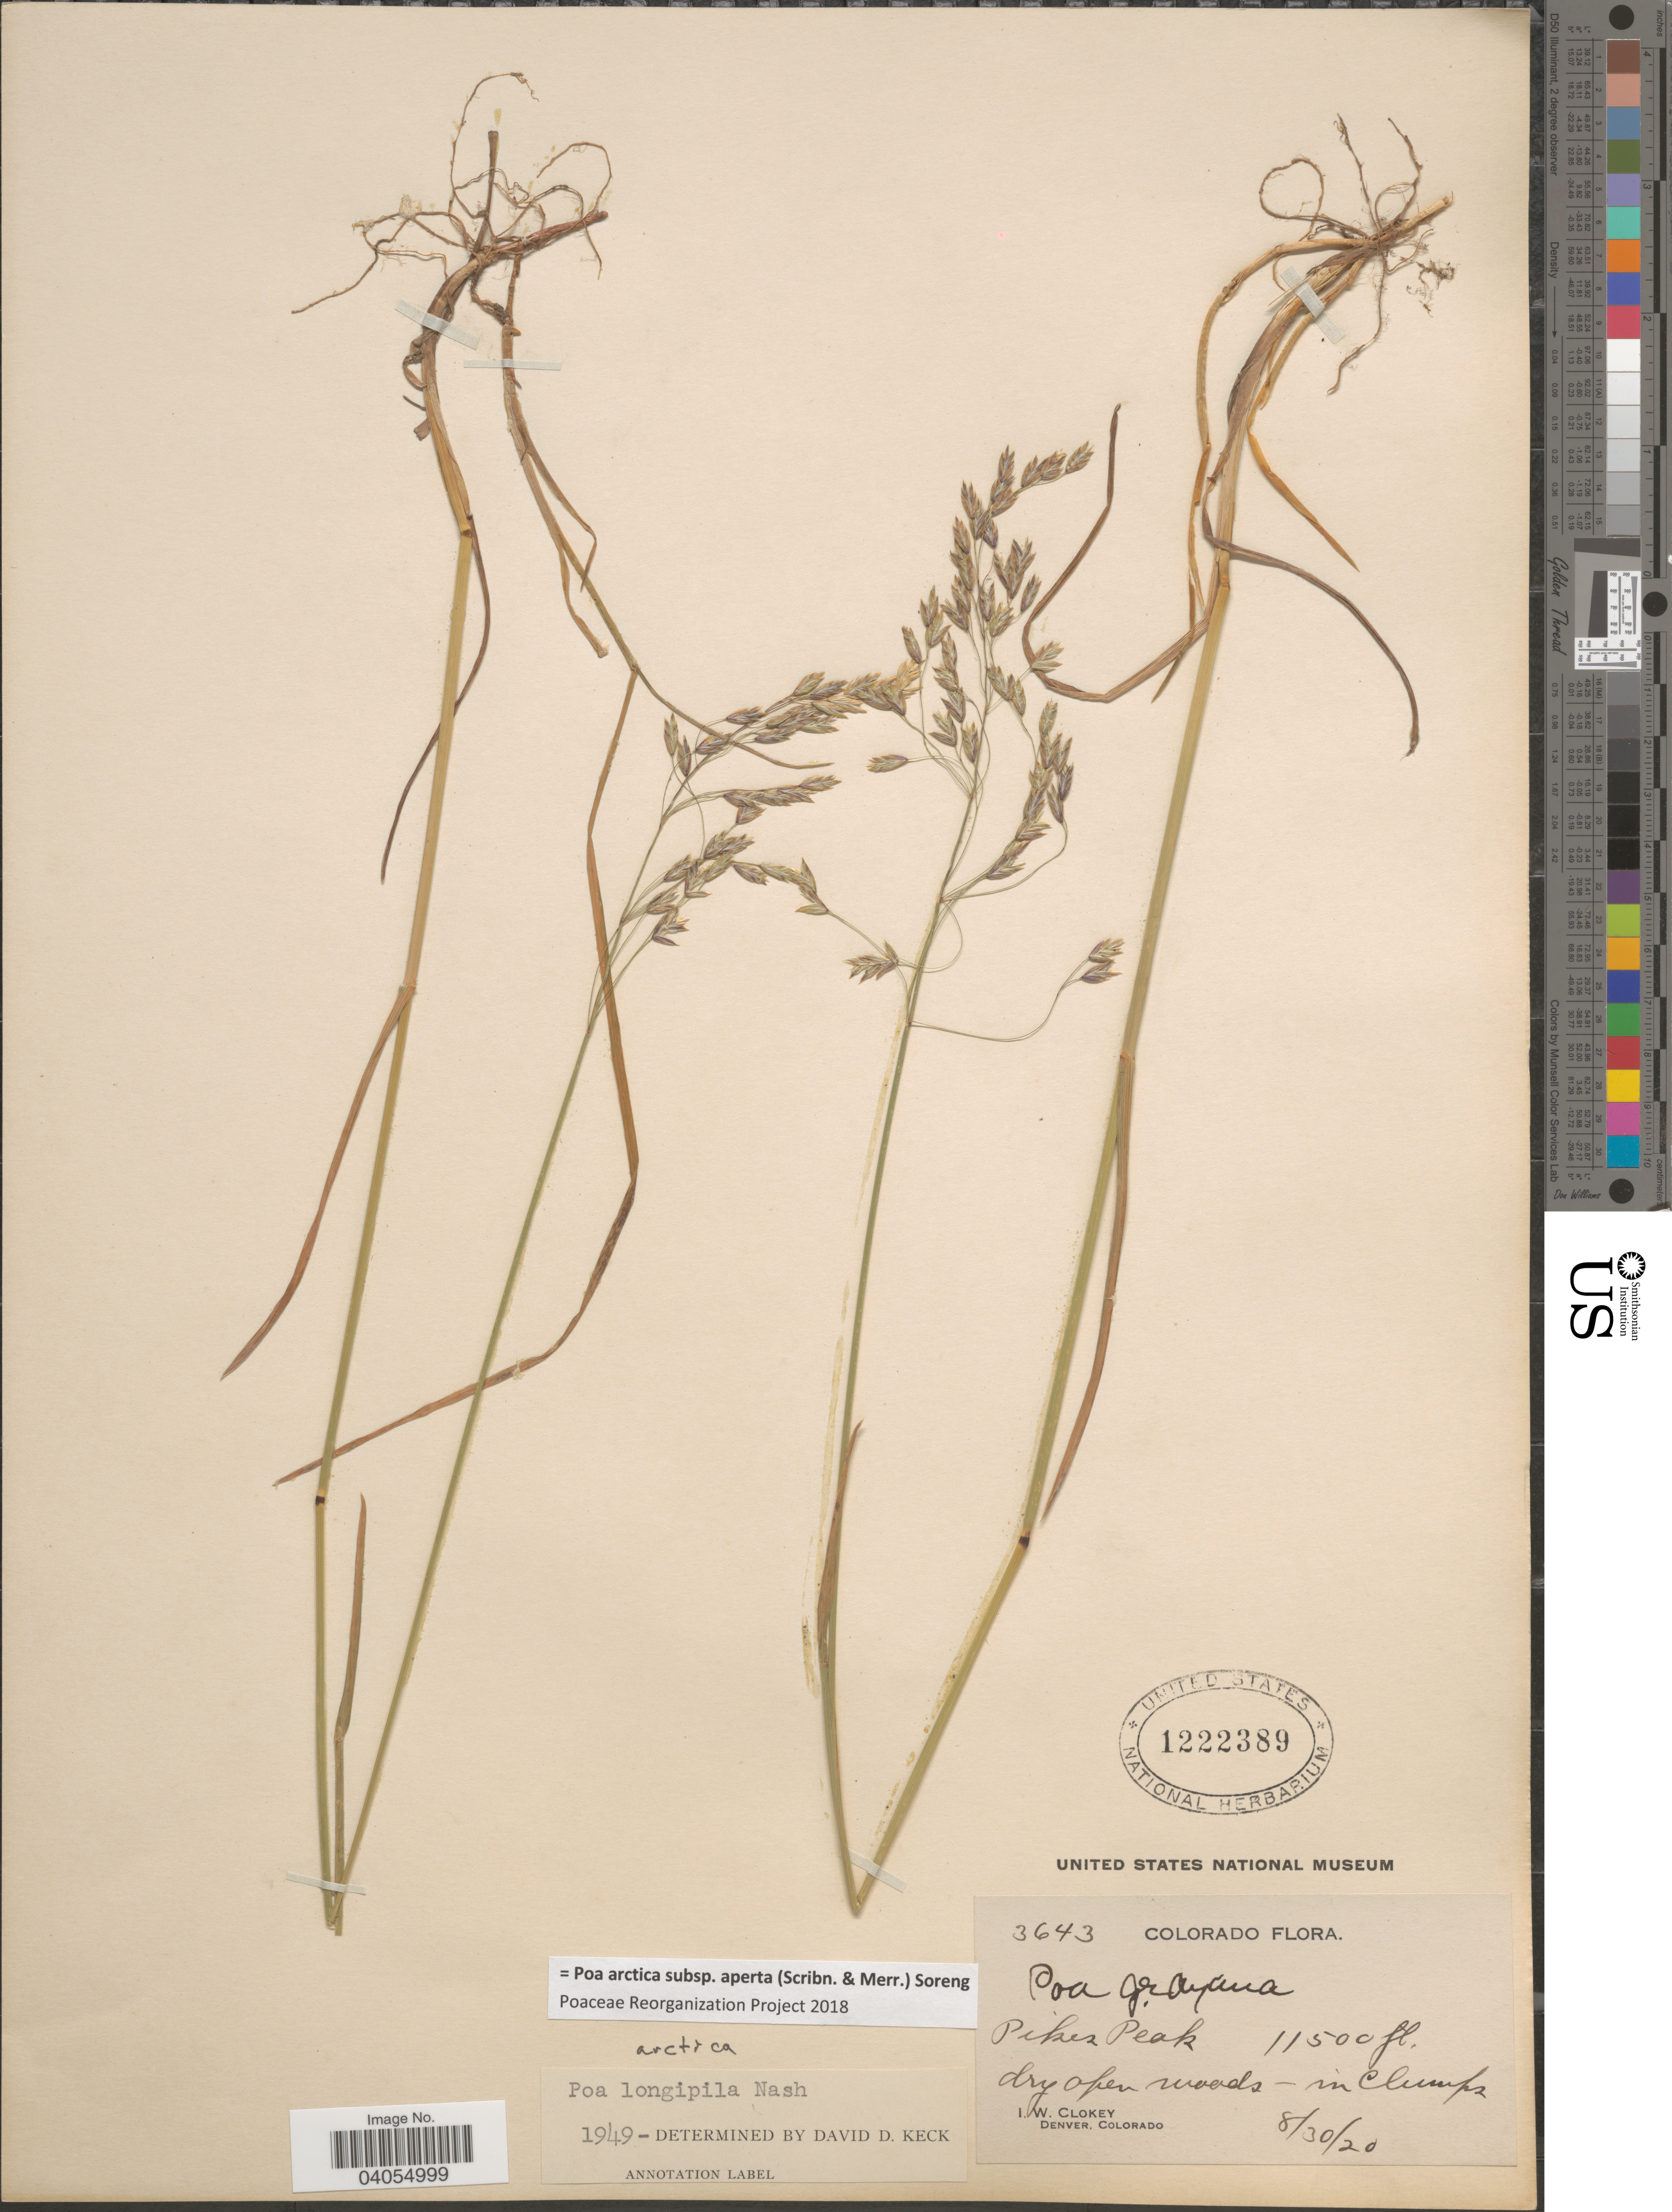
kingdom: Plantae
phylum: Tracheophyta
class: Liliopsida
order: Poales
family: Poaceae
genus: Poa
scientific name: Poa arctica subsp. aperta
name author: (Scribn. & Merr.) Soreng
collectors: I. W. Clokey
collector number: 3643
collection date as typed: Transcribed d/m/y: 30/8/20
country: United States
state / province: Colorado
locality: Pikes Peak.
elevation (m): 3505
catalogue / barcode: US 1222389